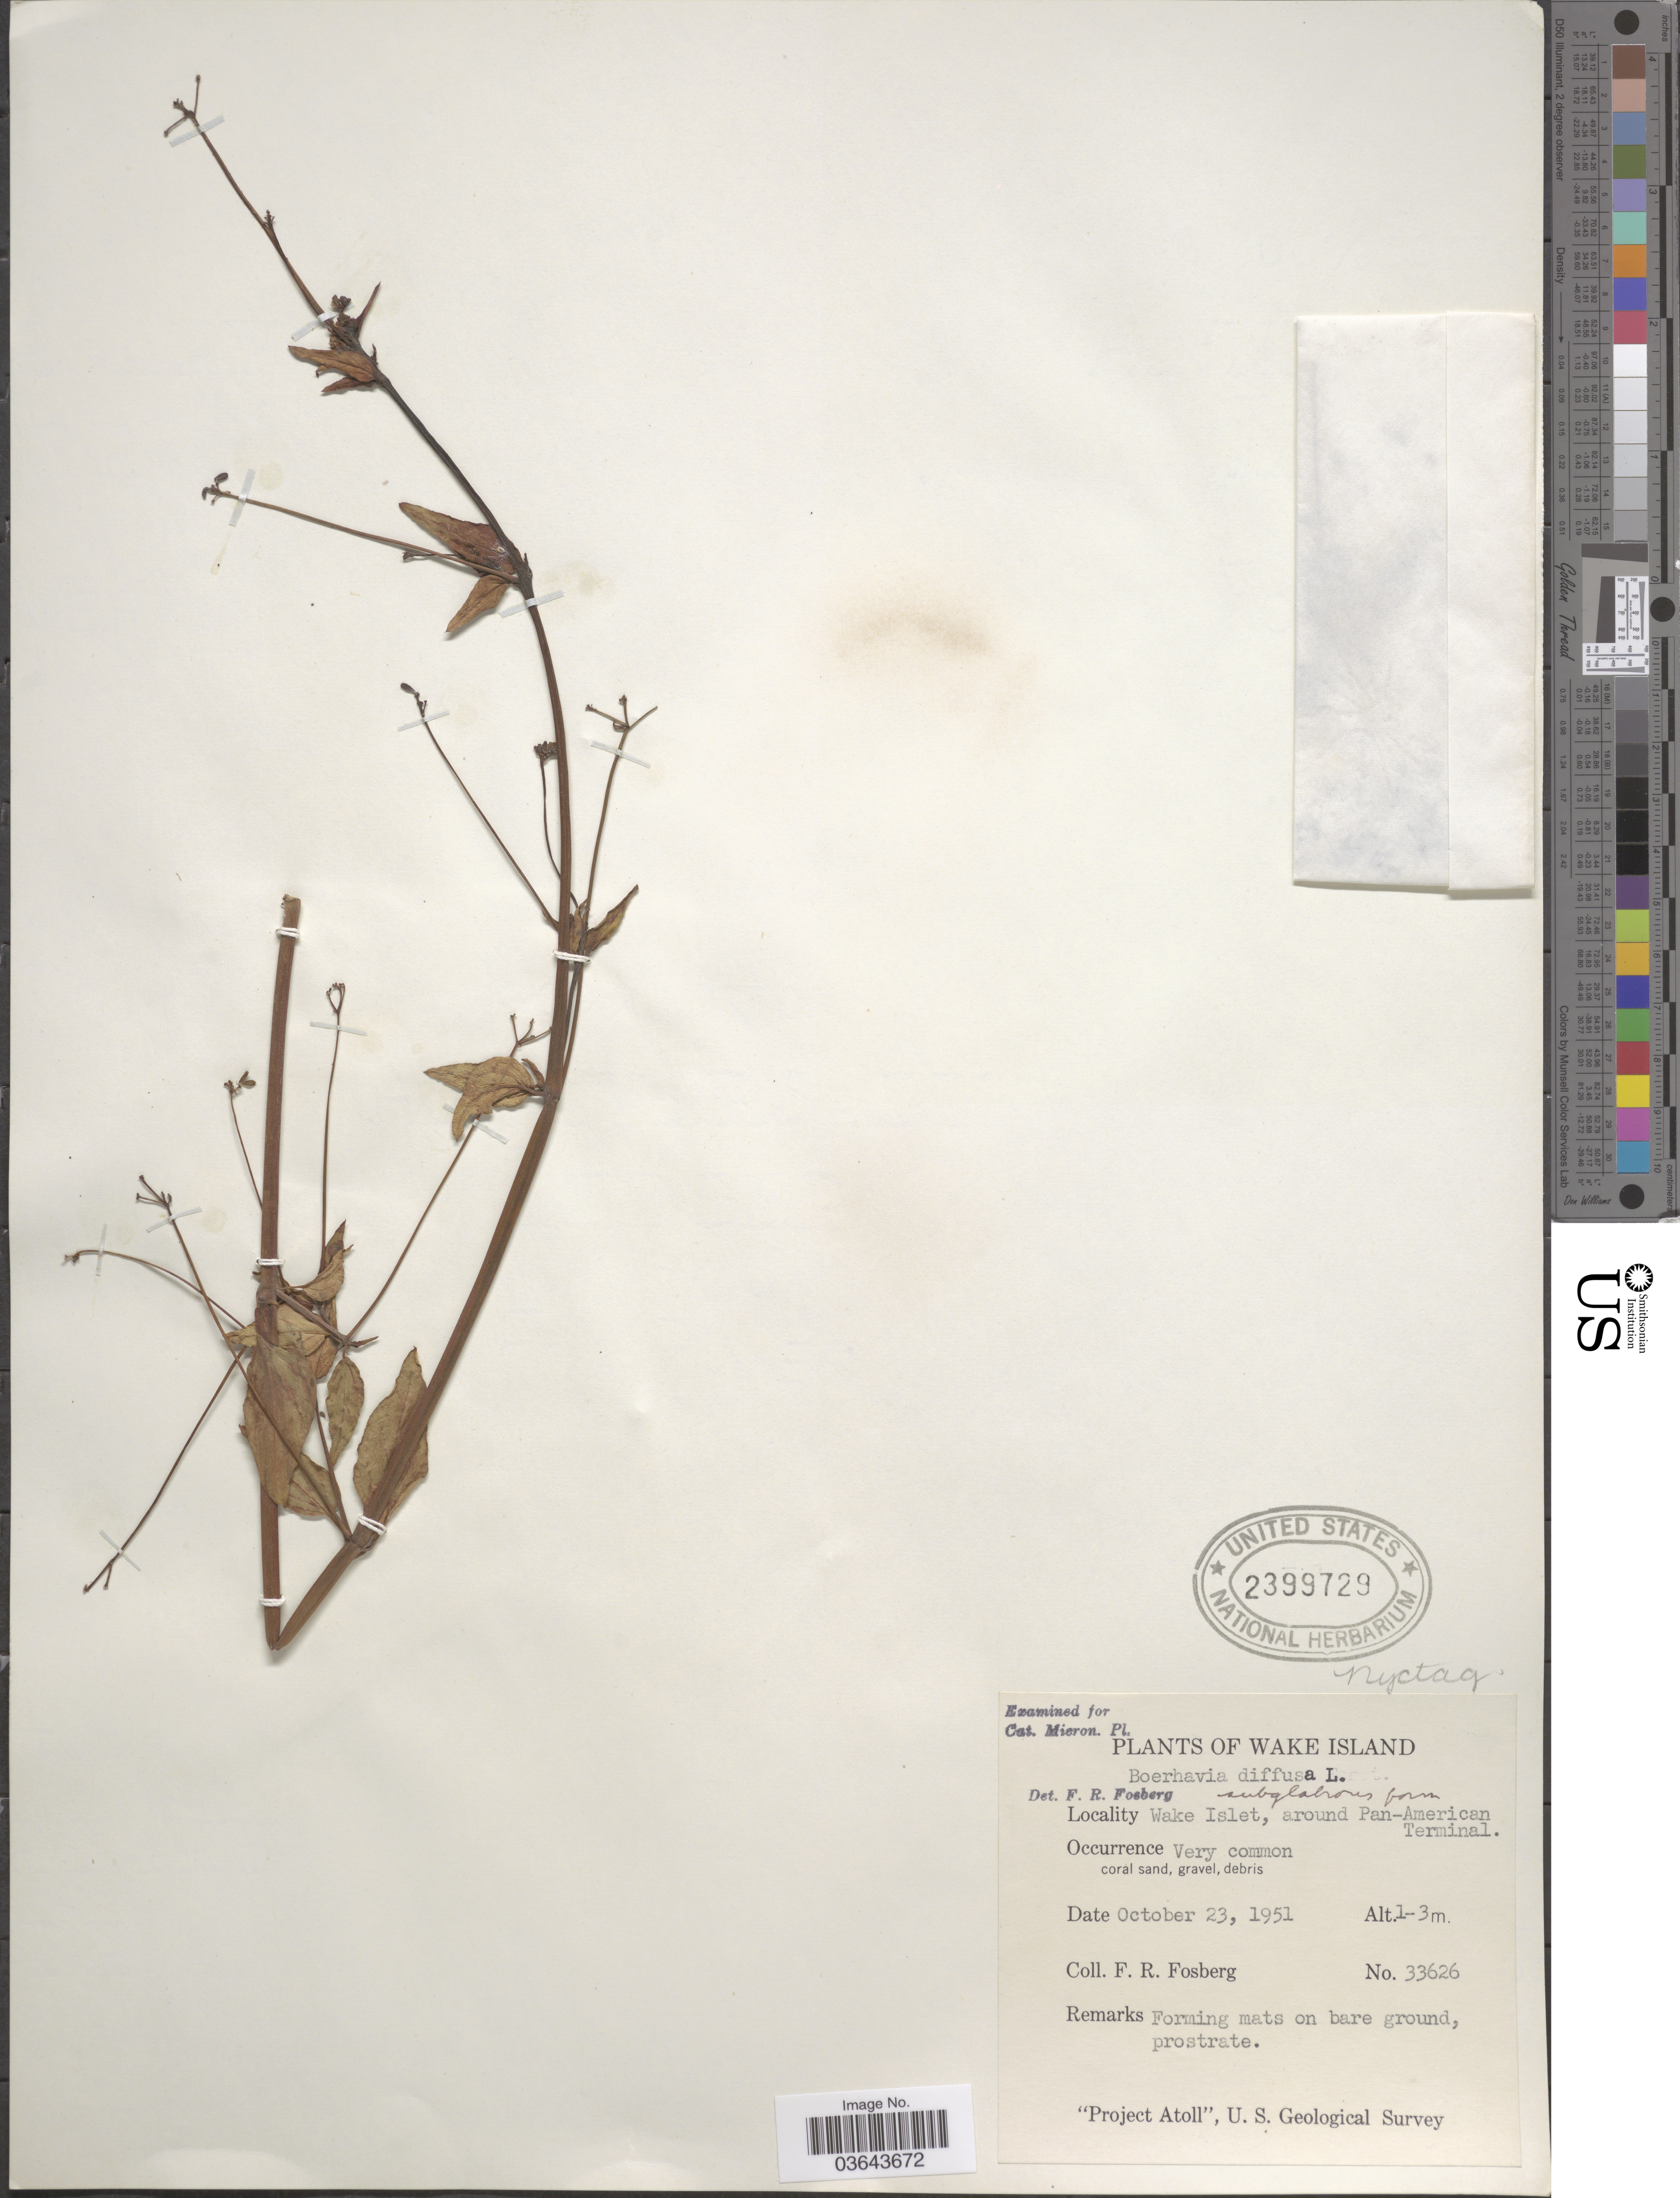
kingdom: Plantae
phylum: Tracheophyta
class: Magnoliopsida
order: Caryophyllales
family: Nyctaginaceae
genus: Boerhavia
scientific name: Boerhavia repens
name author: L.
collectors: F. R. Fosberg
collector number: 33626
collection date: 1951-10-23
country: U.S. Administered Pacific Islands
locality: Wake Island. Wake Islet, around Pan-American Terminal.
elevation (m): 1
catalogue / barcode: US 2399729